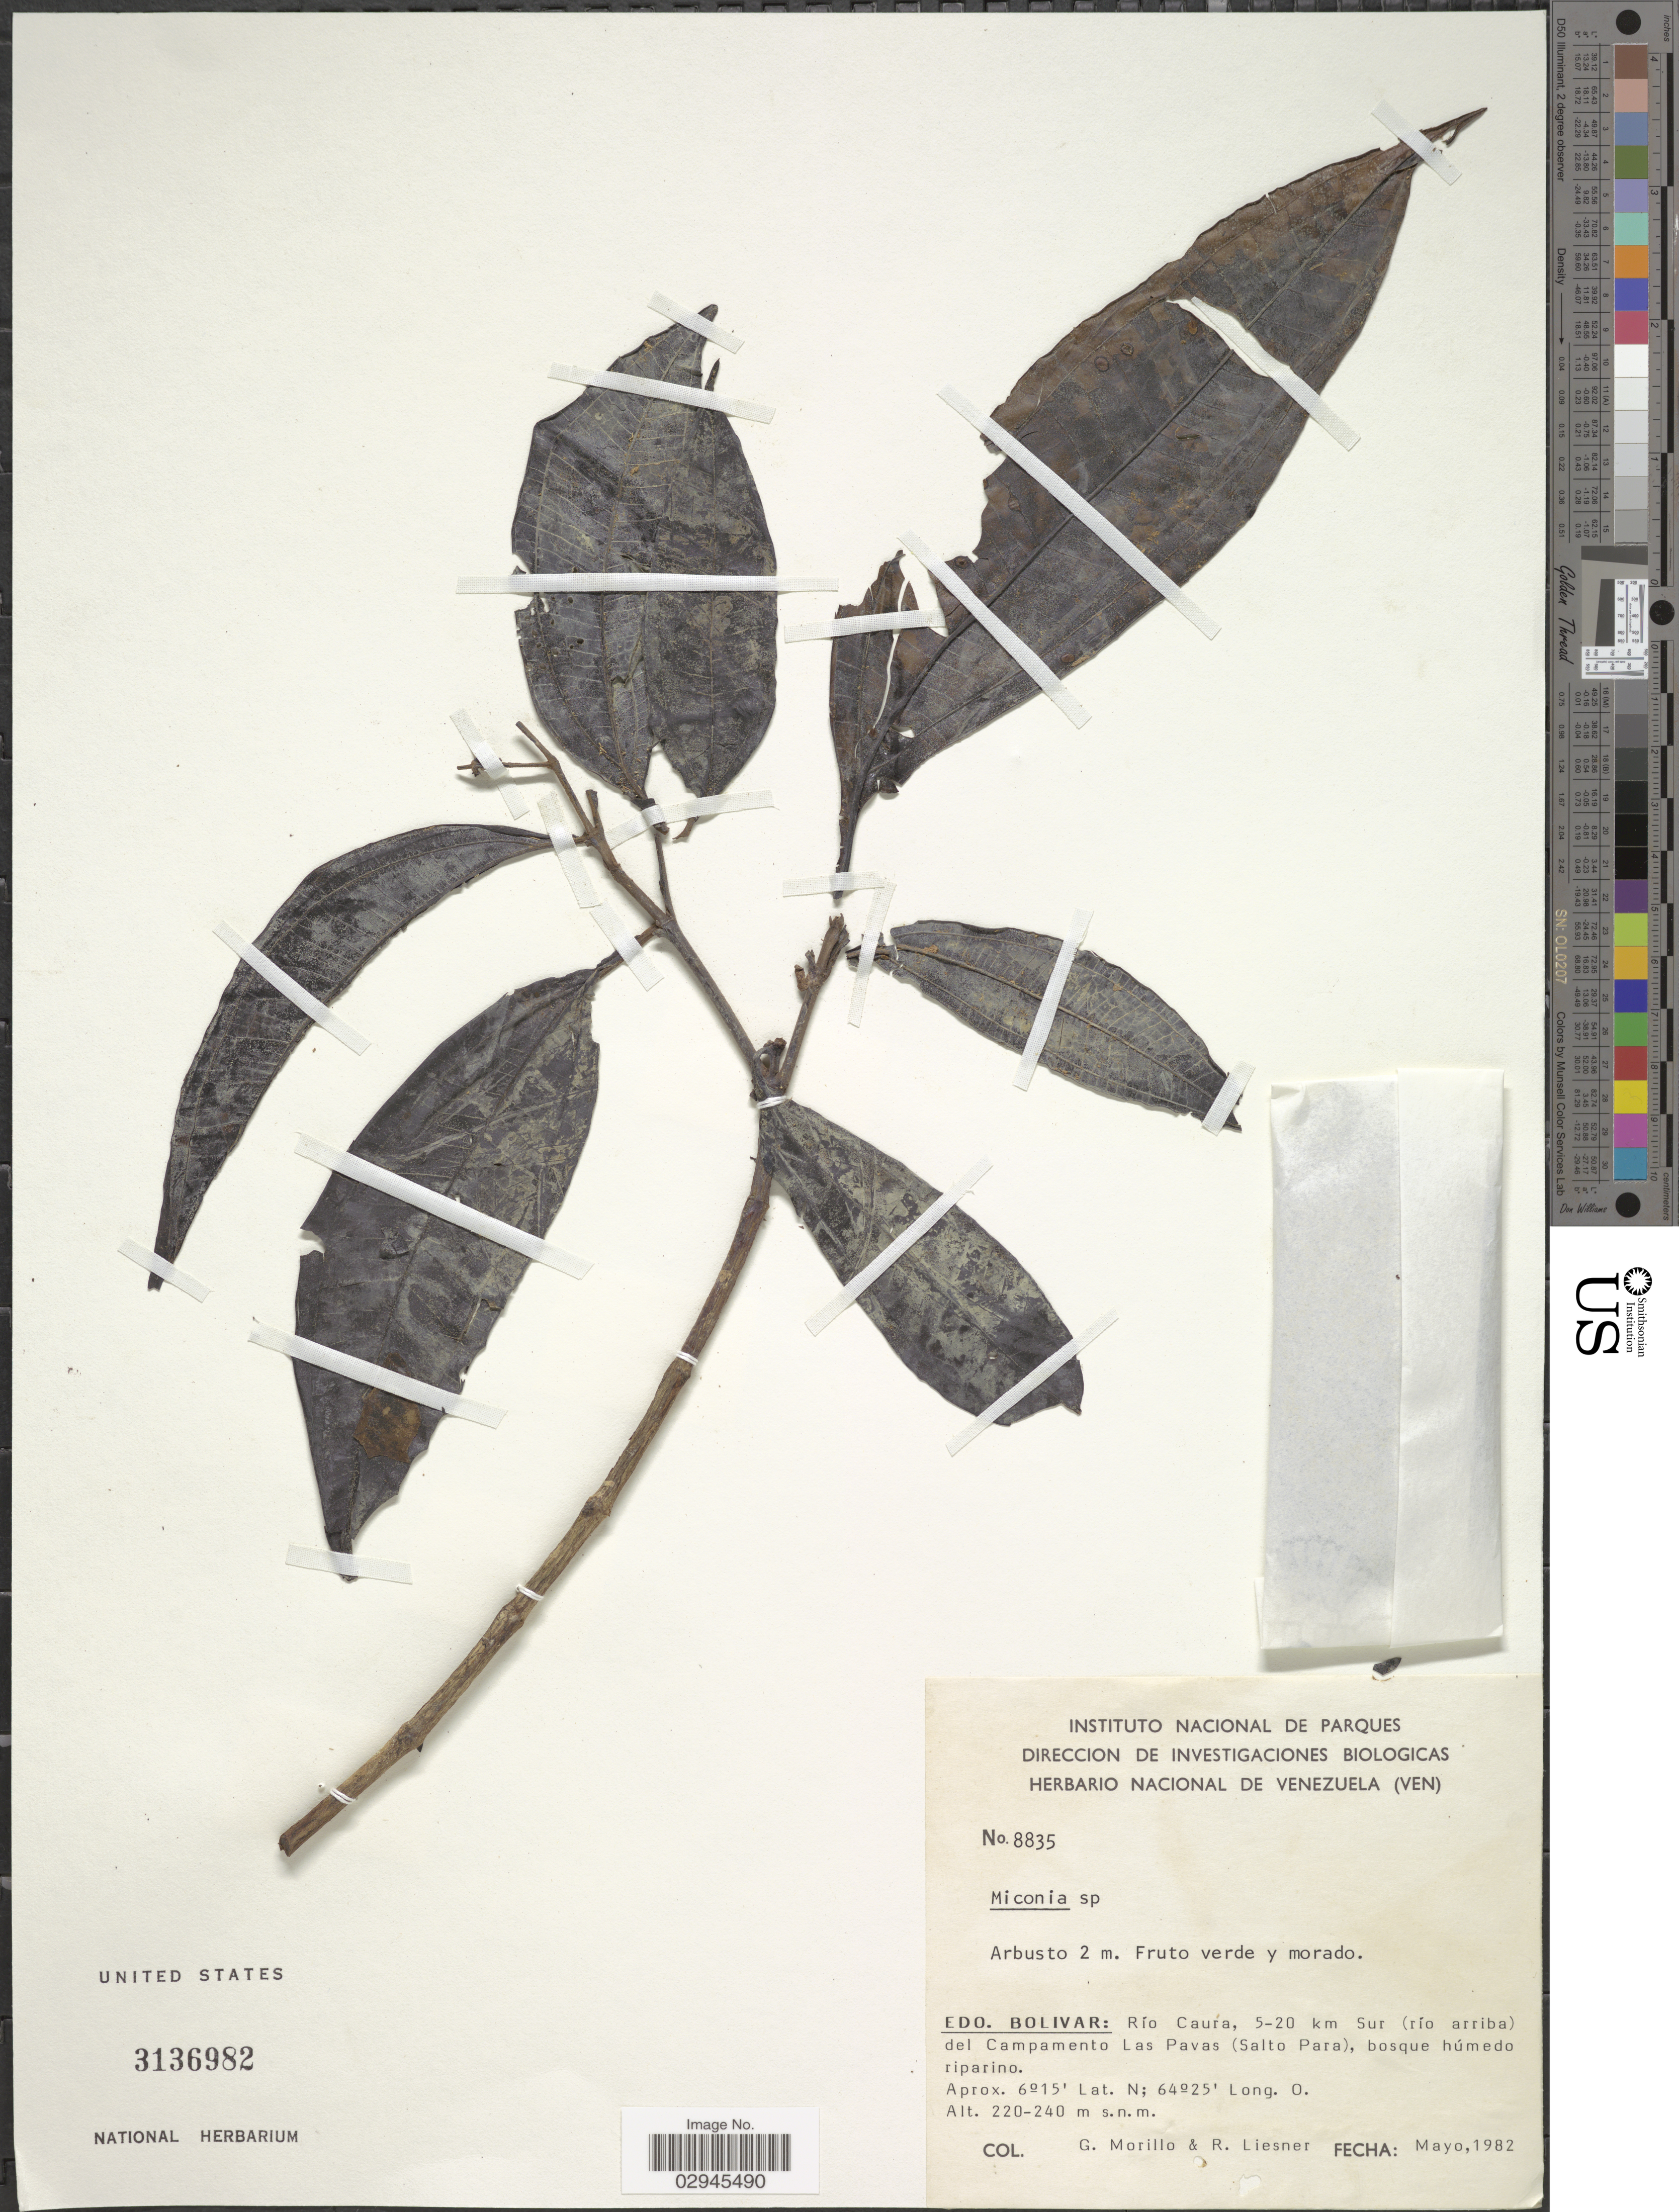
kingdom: Plantae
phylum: Tracheophyta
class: Magnoliopsida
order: Myrtales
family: Melastomataceae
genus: Miconia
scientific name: Miconia sp.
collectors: G. Morillo & R. L. Liesner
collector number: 8835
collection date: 1982-05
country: Venezuela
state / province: Bolivar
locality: Río Caura, 5-20 km Sur (río arriba) del Campamento Las Pavas (Salto Para), bosque húmedo riparino.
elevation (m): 220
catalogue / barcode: US 3136982